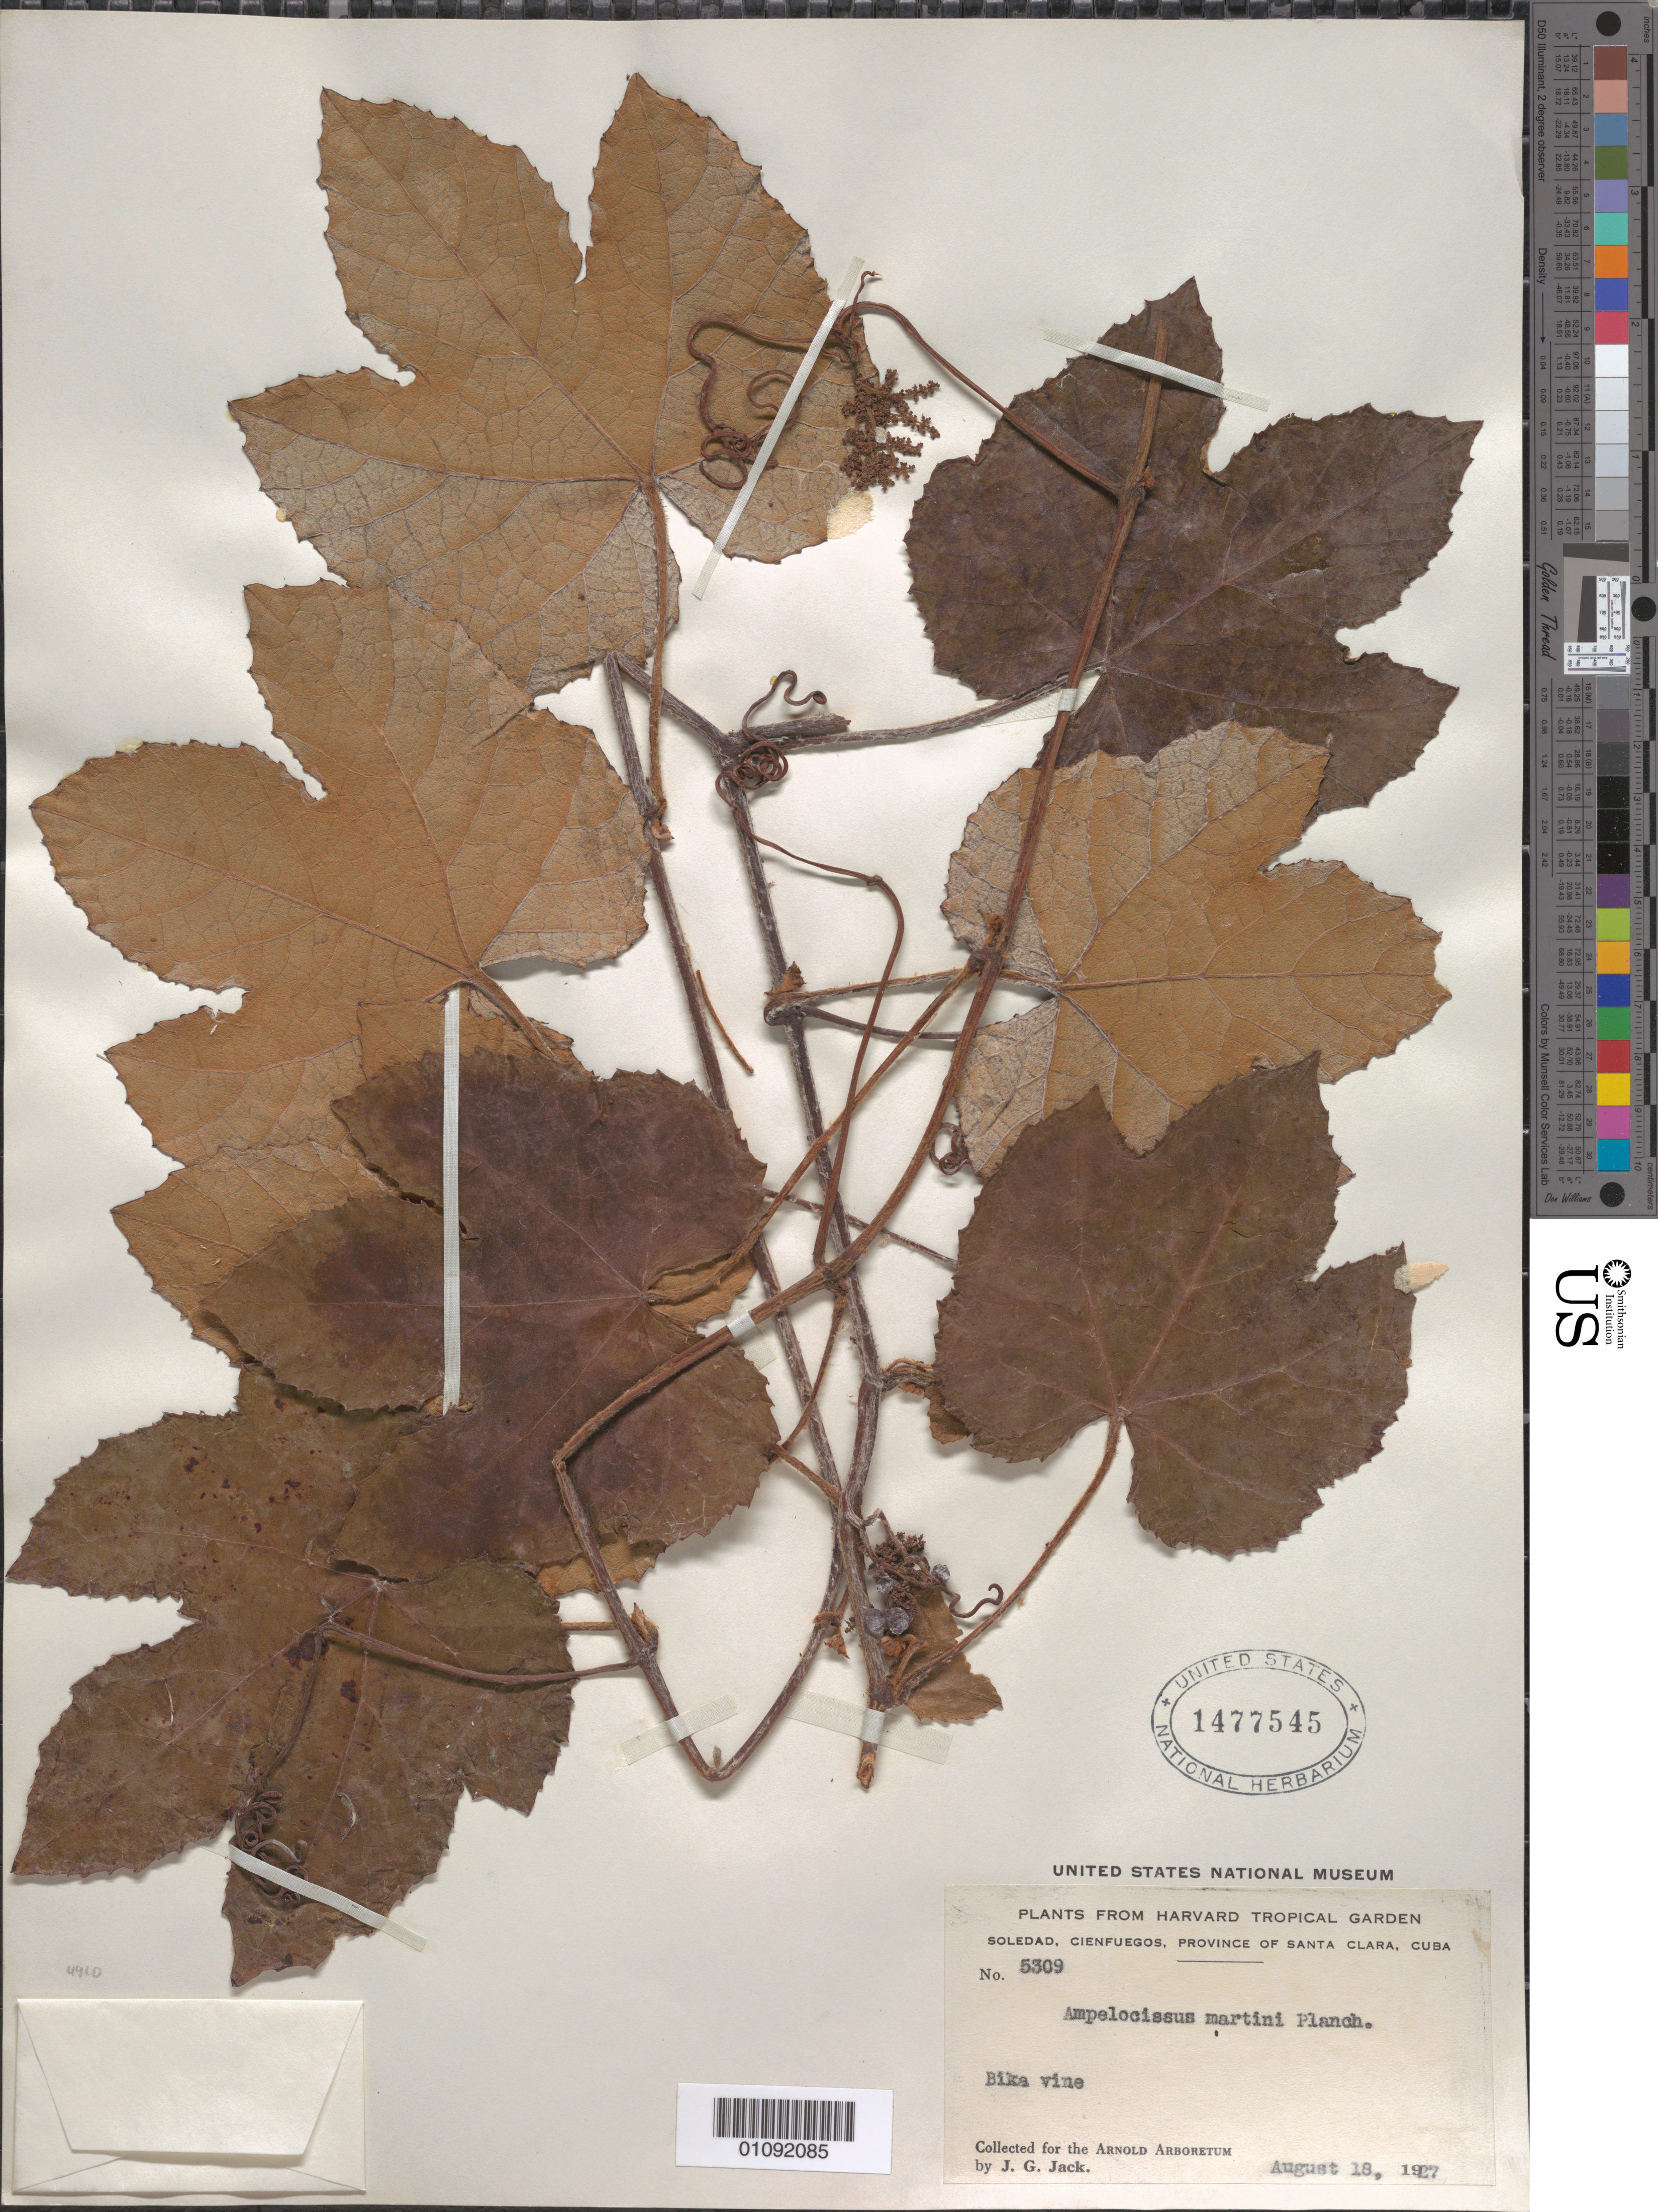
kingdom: Plantae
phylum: Tracheophyta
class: Magnoliopsida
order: Vitales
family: Vitaceae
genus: Ampelocissus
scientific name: Ampelocissus martinii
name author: Planch.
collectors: J. G. Jack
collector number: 5309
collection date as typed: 18 Aug 1927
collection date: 1927-08-18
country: Cuba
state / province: Cienfuegos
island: Cuba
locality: Plants from Harvard Tropical Garden, Soledad, Cienfuegos, Province of Santa Clara, Cuba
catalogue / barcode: US 1477545